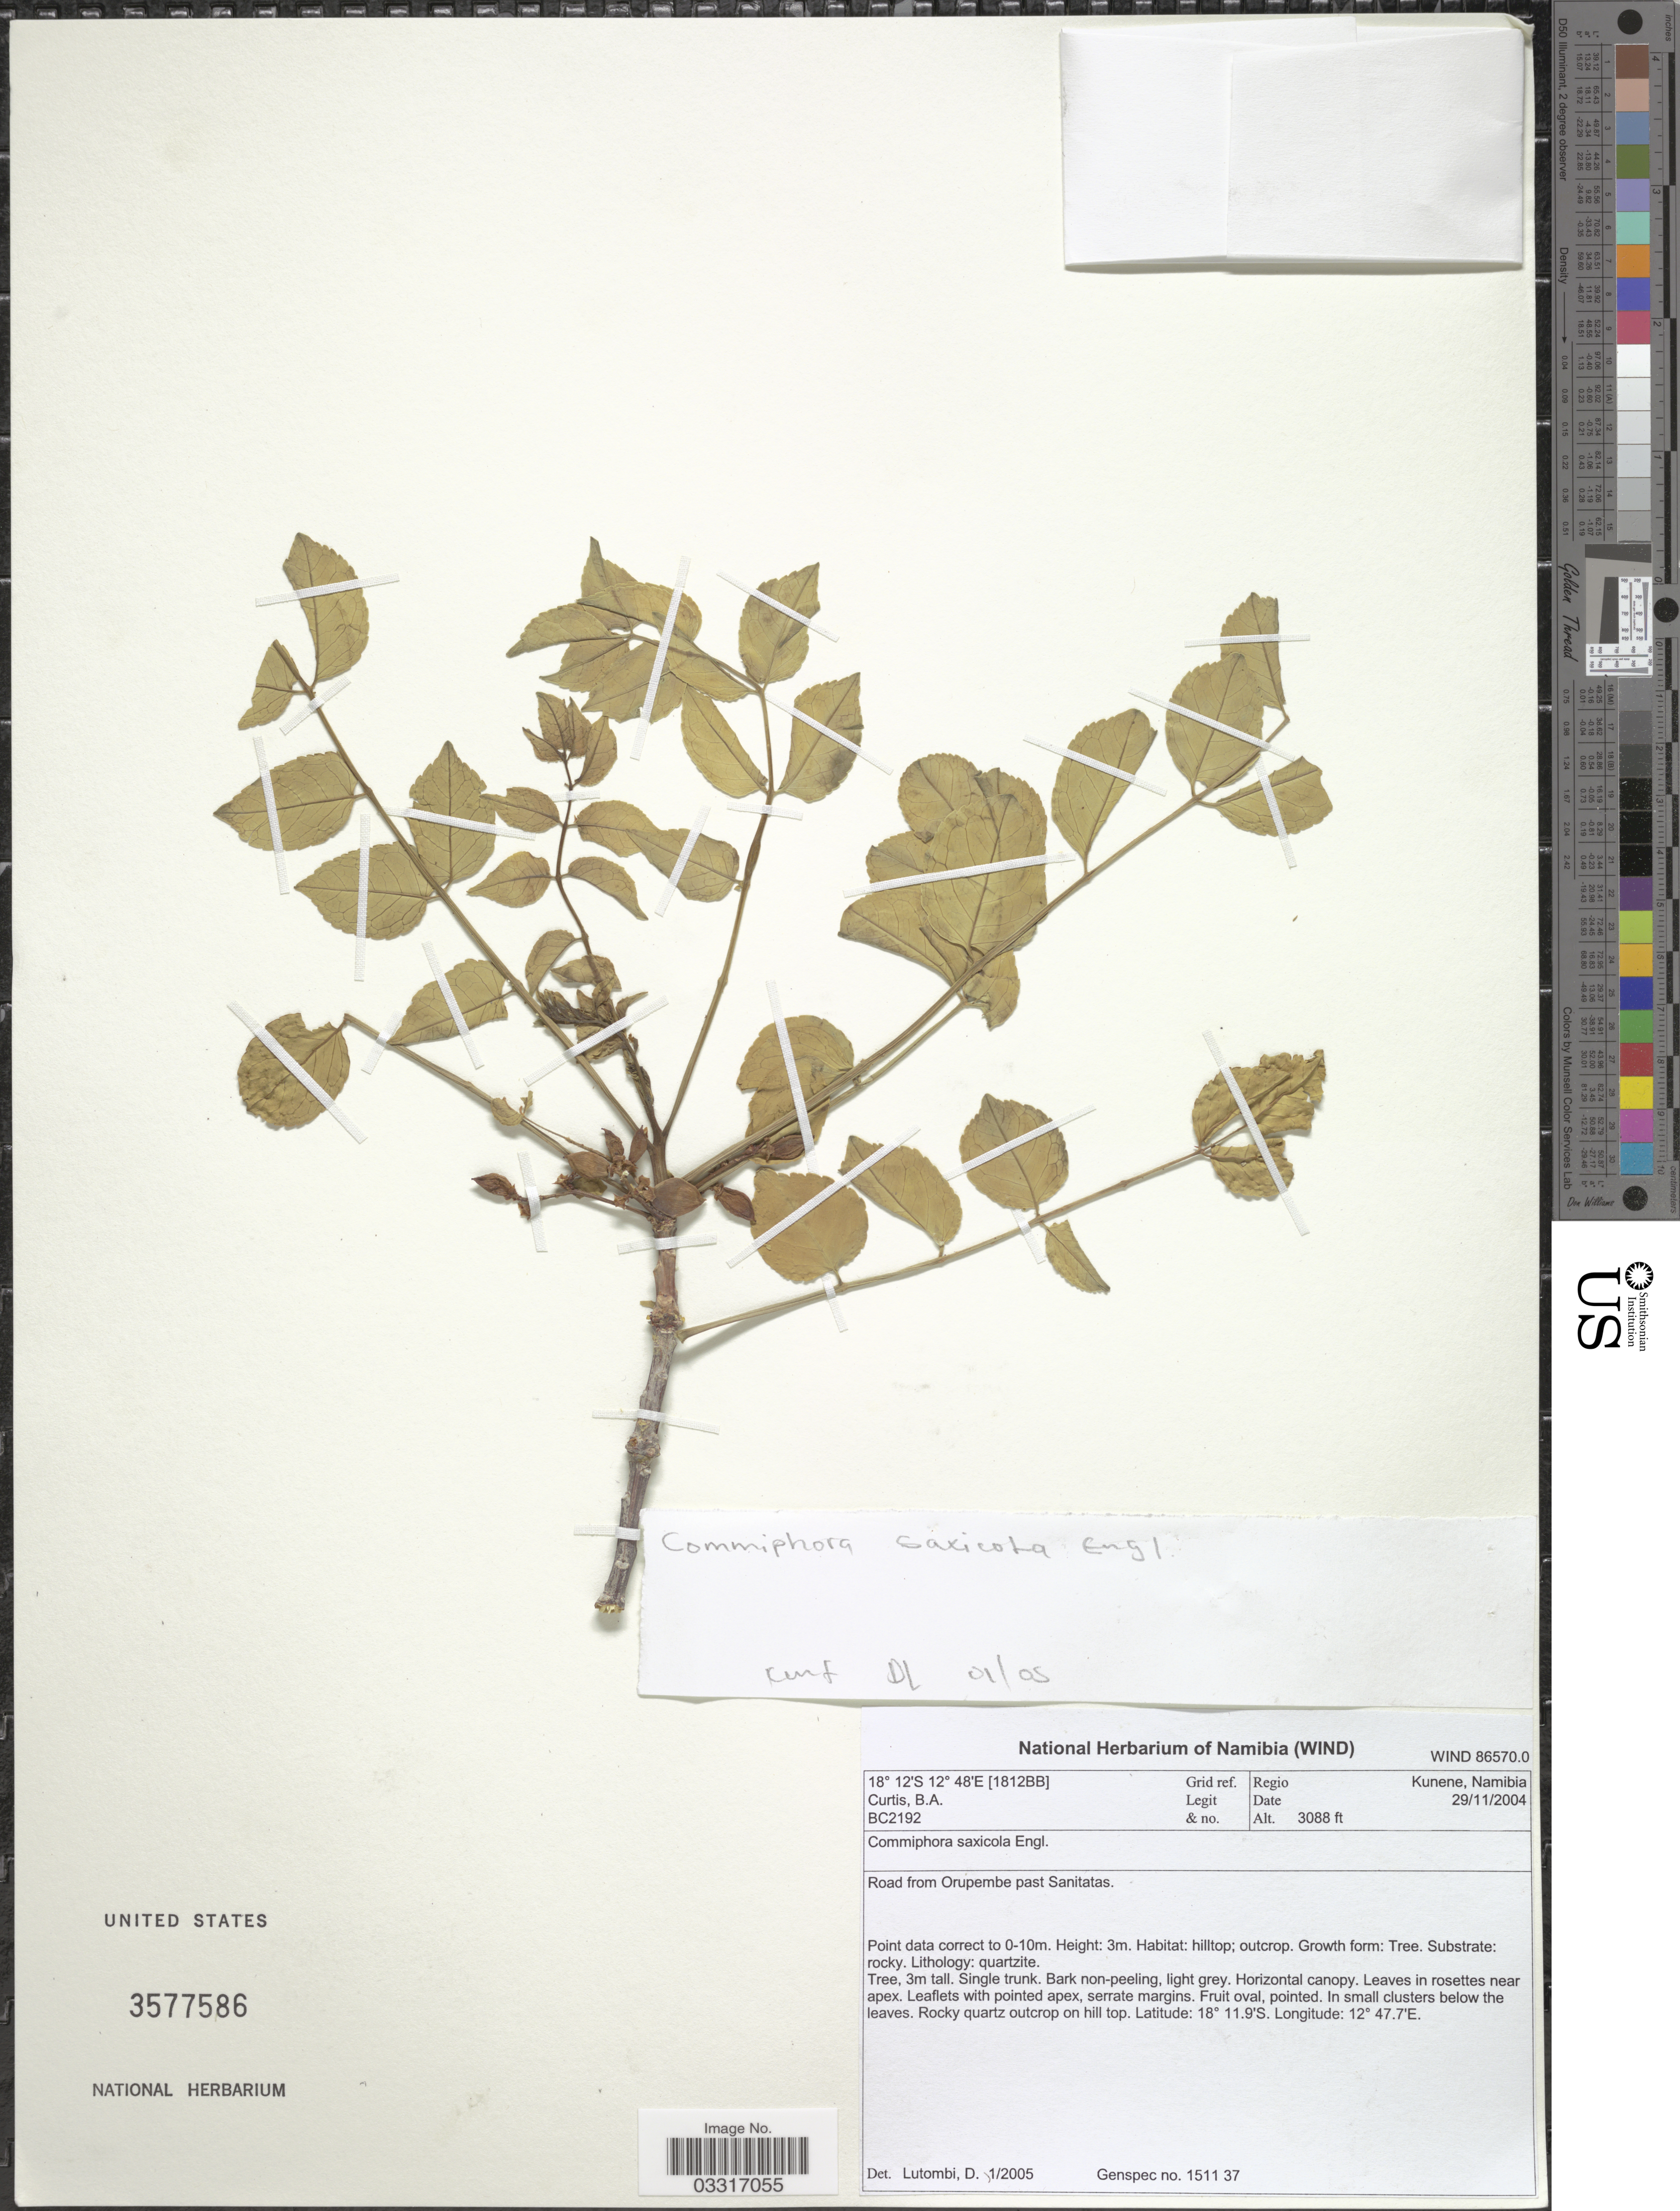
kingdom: Plantae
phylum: Tracheophyta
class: Magnoliopsida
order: Sapindales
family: Burseraceae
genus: Commiphora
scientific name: Commiphora saxicola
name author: Engl.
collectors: B. A. Curtis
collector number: BC2192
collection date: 2004-11-29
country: Namibia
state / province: Kunene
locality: Regio Kunene, Namibia. Grid ref. (1812BB). Road from Orupembe past Sanitatas.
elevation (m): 941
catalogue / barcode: US 3577586